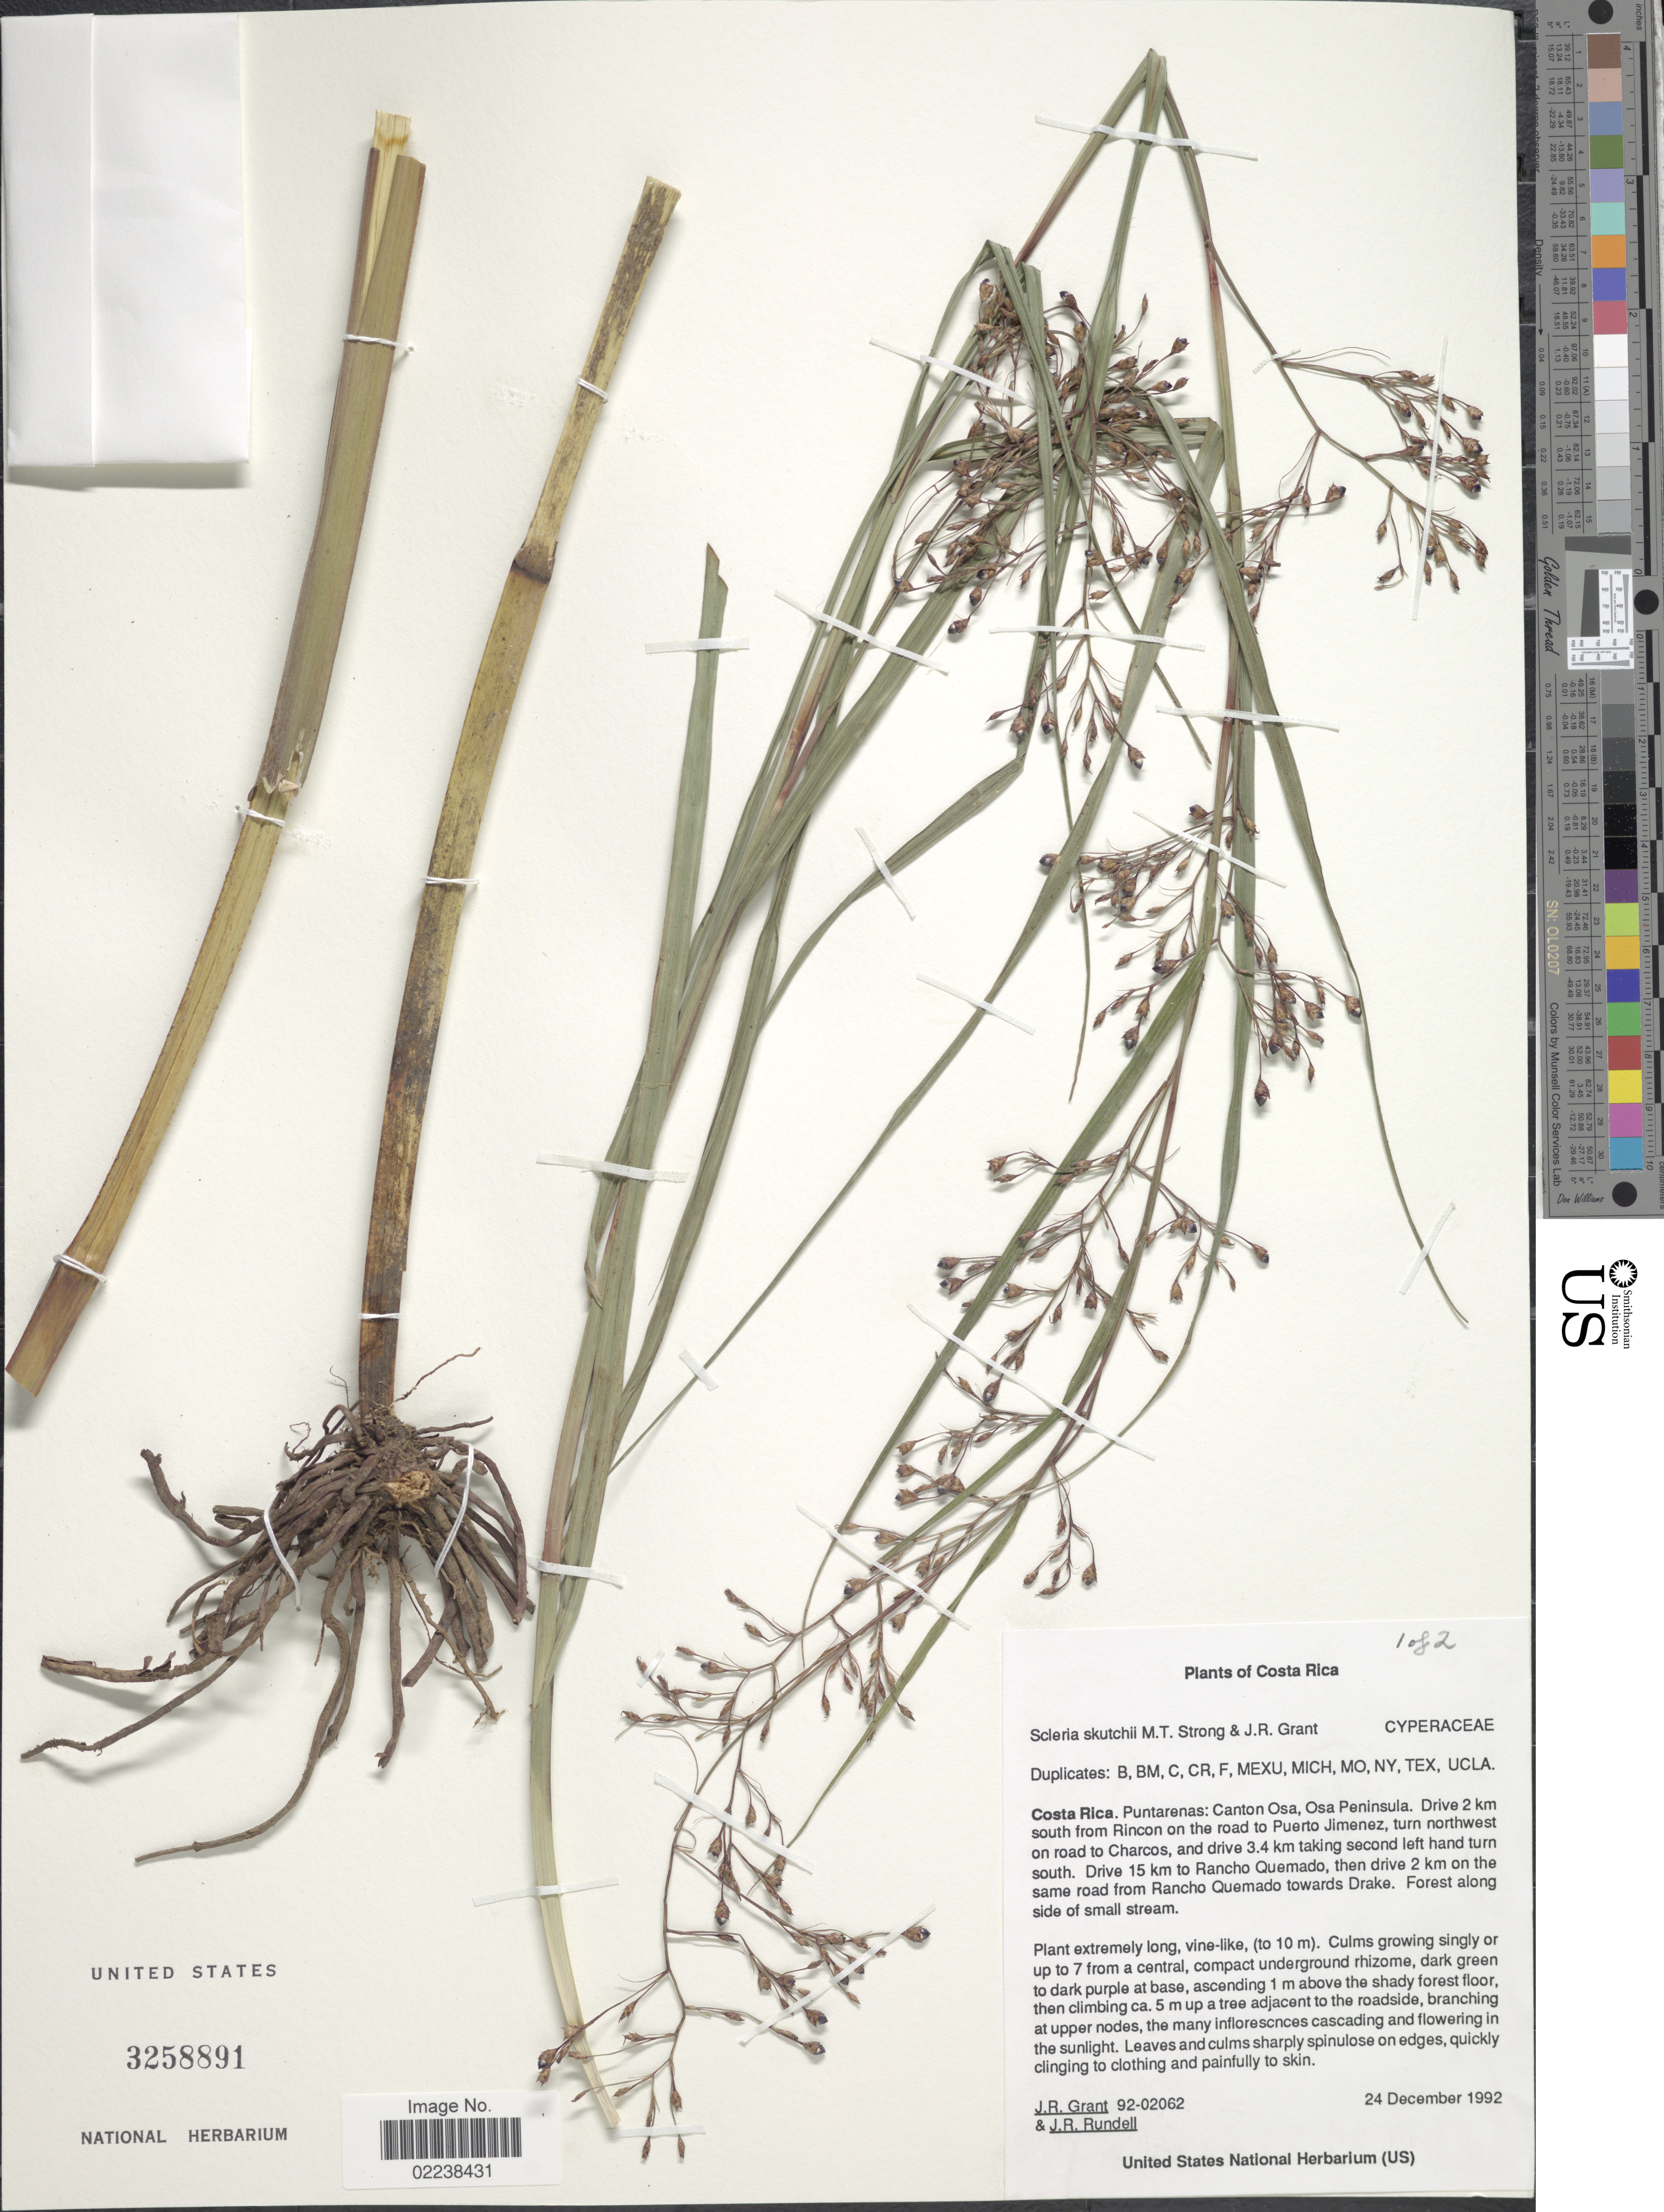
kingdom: Plantae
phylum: Tracheophyta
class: Liliopsida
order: Poales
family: Cyperaceae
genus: Scleria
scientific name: Scleria skutchii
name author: M.T. Strong & J.R. Grant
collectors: J. Grant & J. R. Rundell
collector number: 92-02062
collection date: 1992-12-24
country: Costa Rica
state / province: Puntarenas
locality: Costa Rica. Puntarenas: Canton Osa, Osa Peninsula, drive 2 km south from Rincon on the road to Puerto Jimenez, turn northwest on road to Charcos, and drive 3.4 km taking second left hand turn south. Drive 15 km to Rancho Quemado, then drive 2 km on the same road from Rancho Quemado towards Drake. Forest along side of small stream.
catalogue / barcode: US 3258891